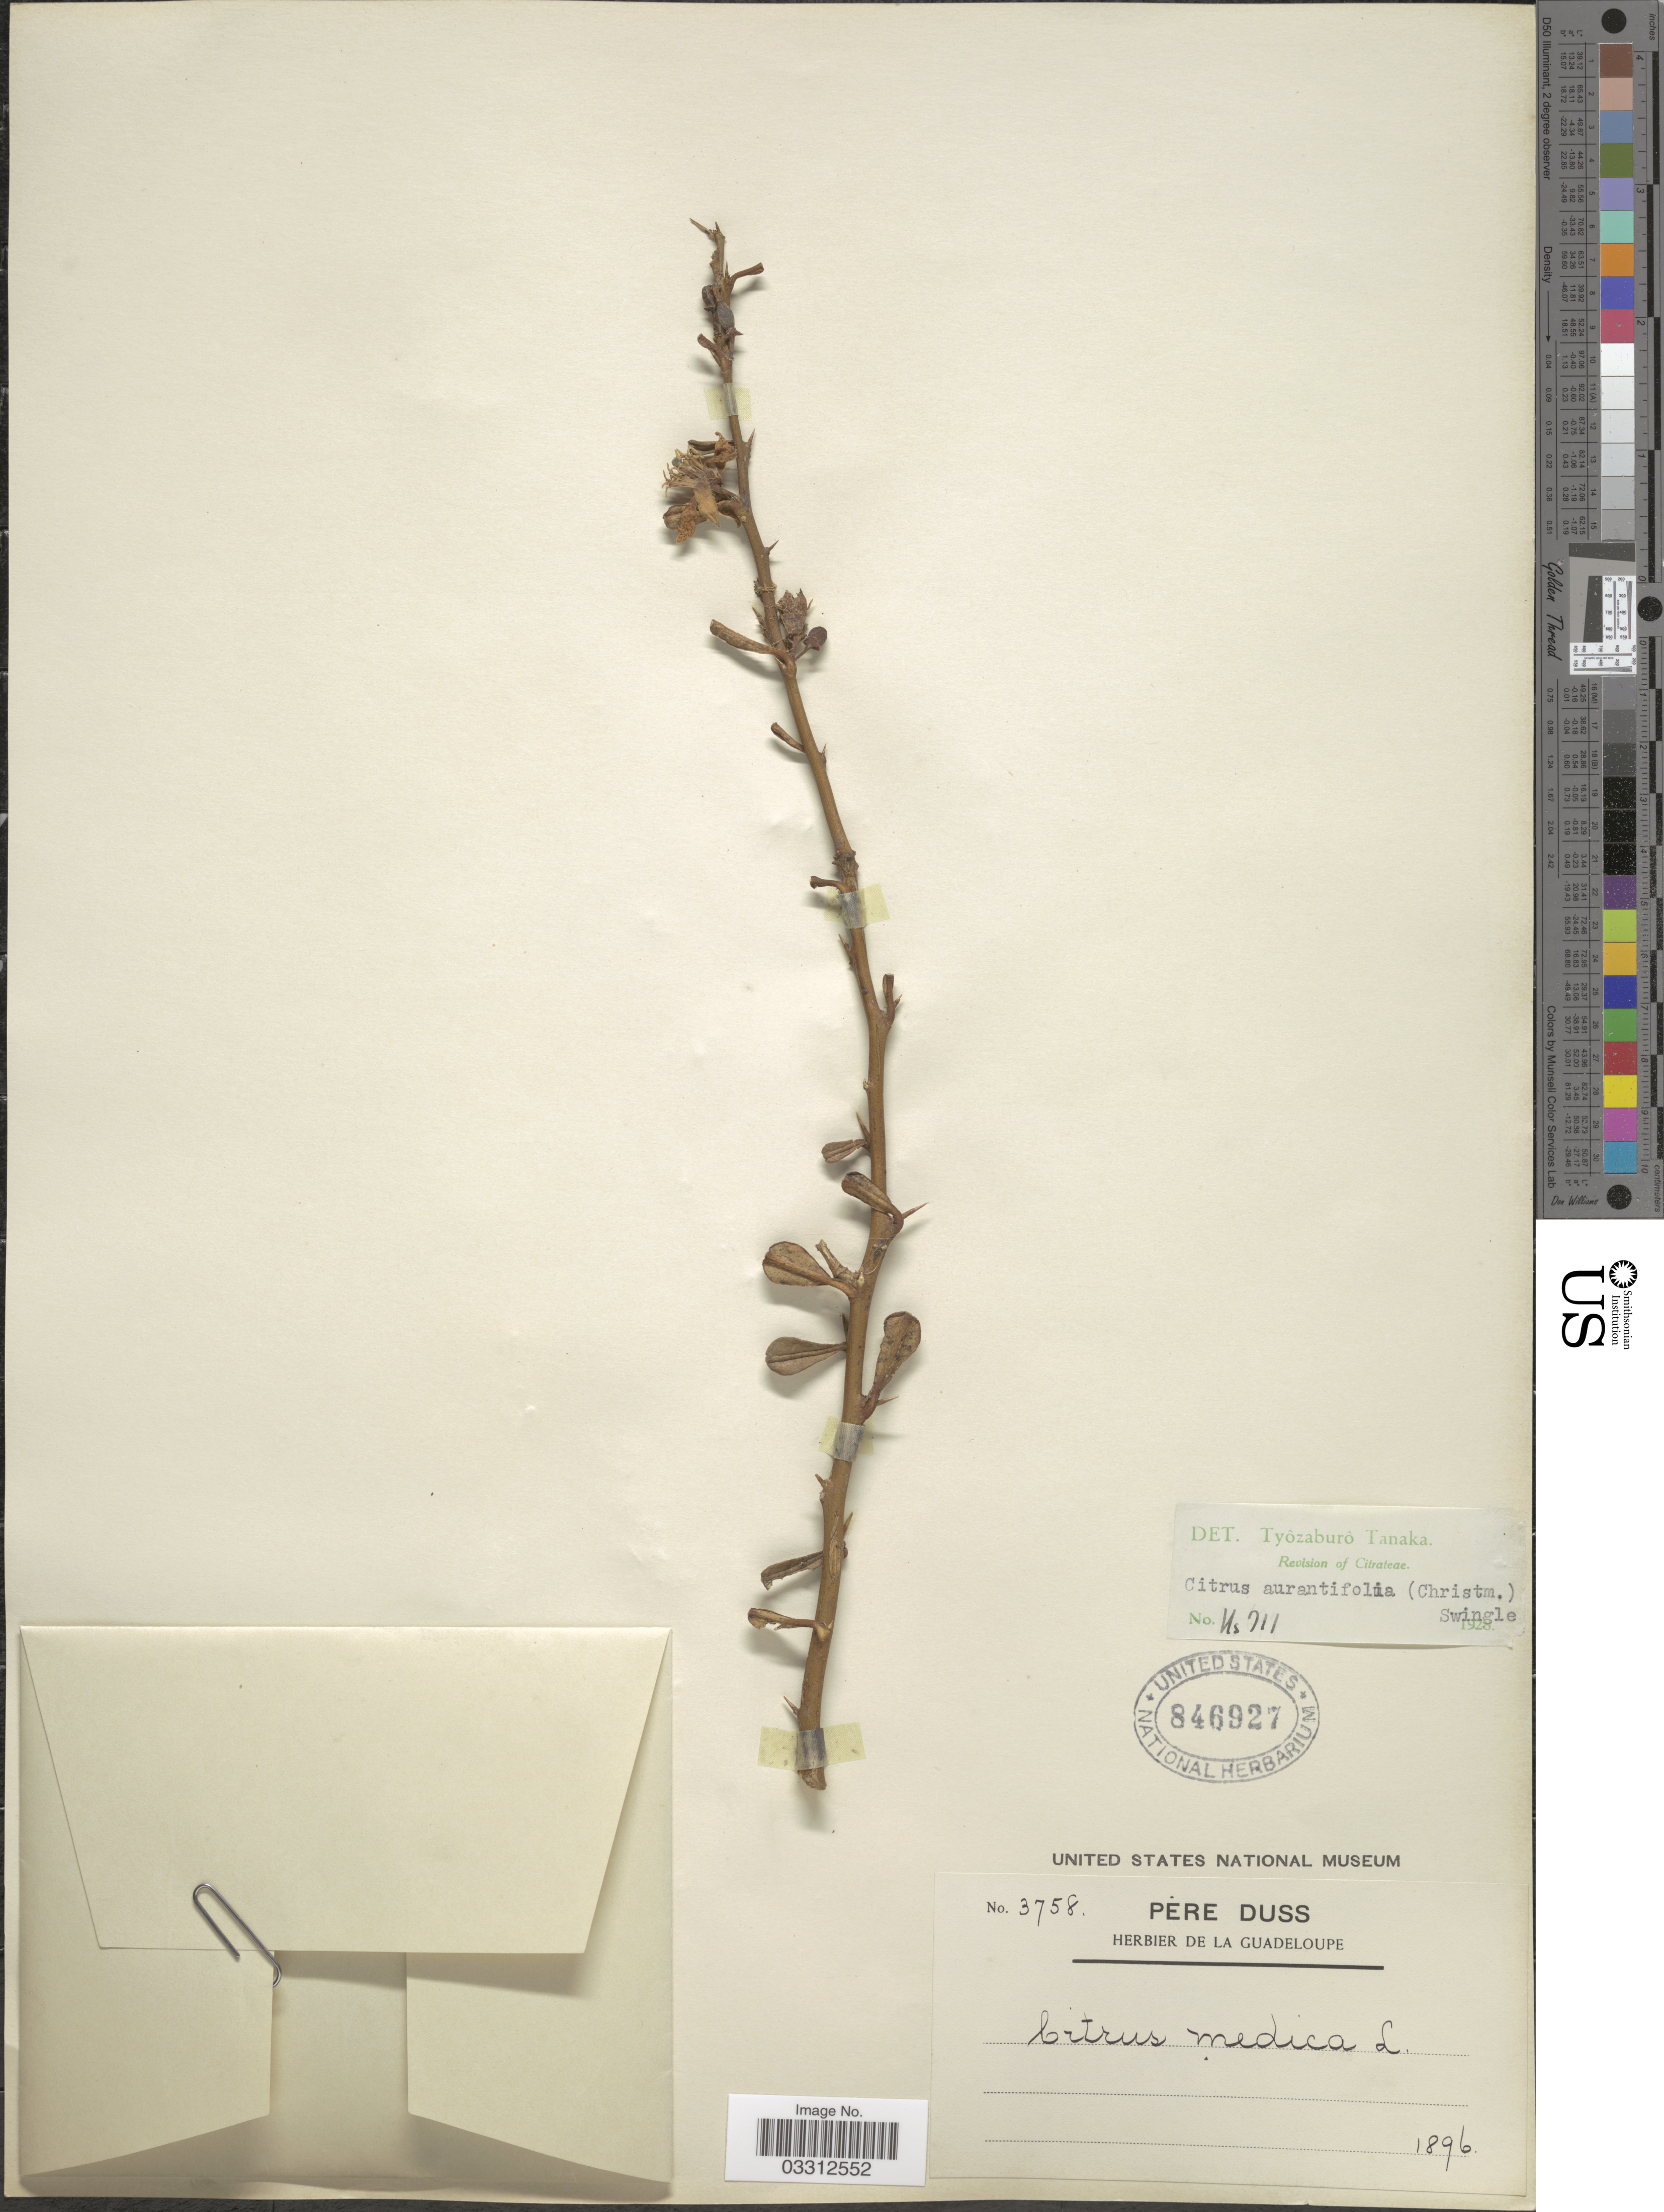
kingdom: Plantae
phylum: Tracheophyta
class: Magnoliopsida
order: Sapindales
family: Rutaceae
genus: Citrus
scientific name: Citrus x aurantifolia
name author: (Christm.) Swingle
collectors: Père Duss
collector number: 3758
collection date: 1896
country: Guadeloupe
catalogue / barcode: US 846927